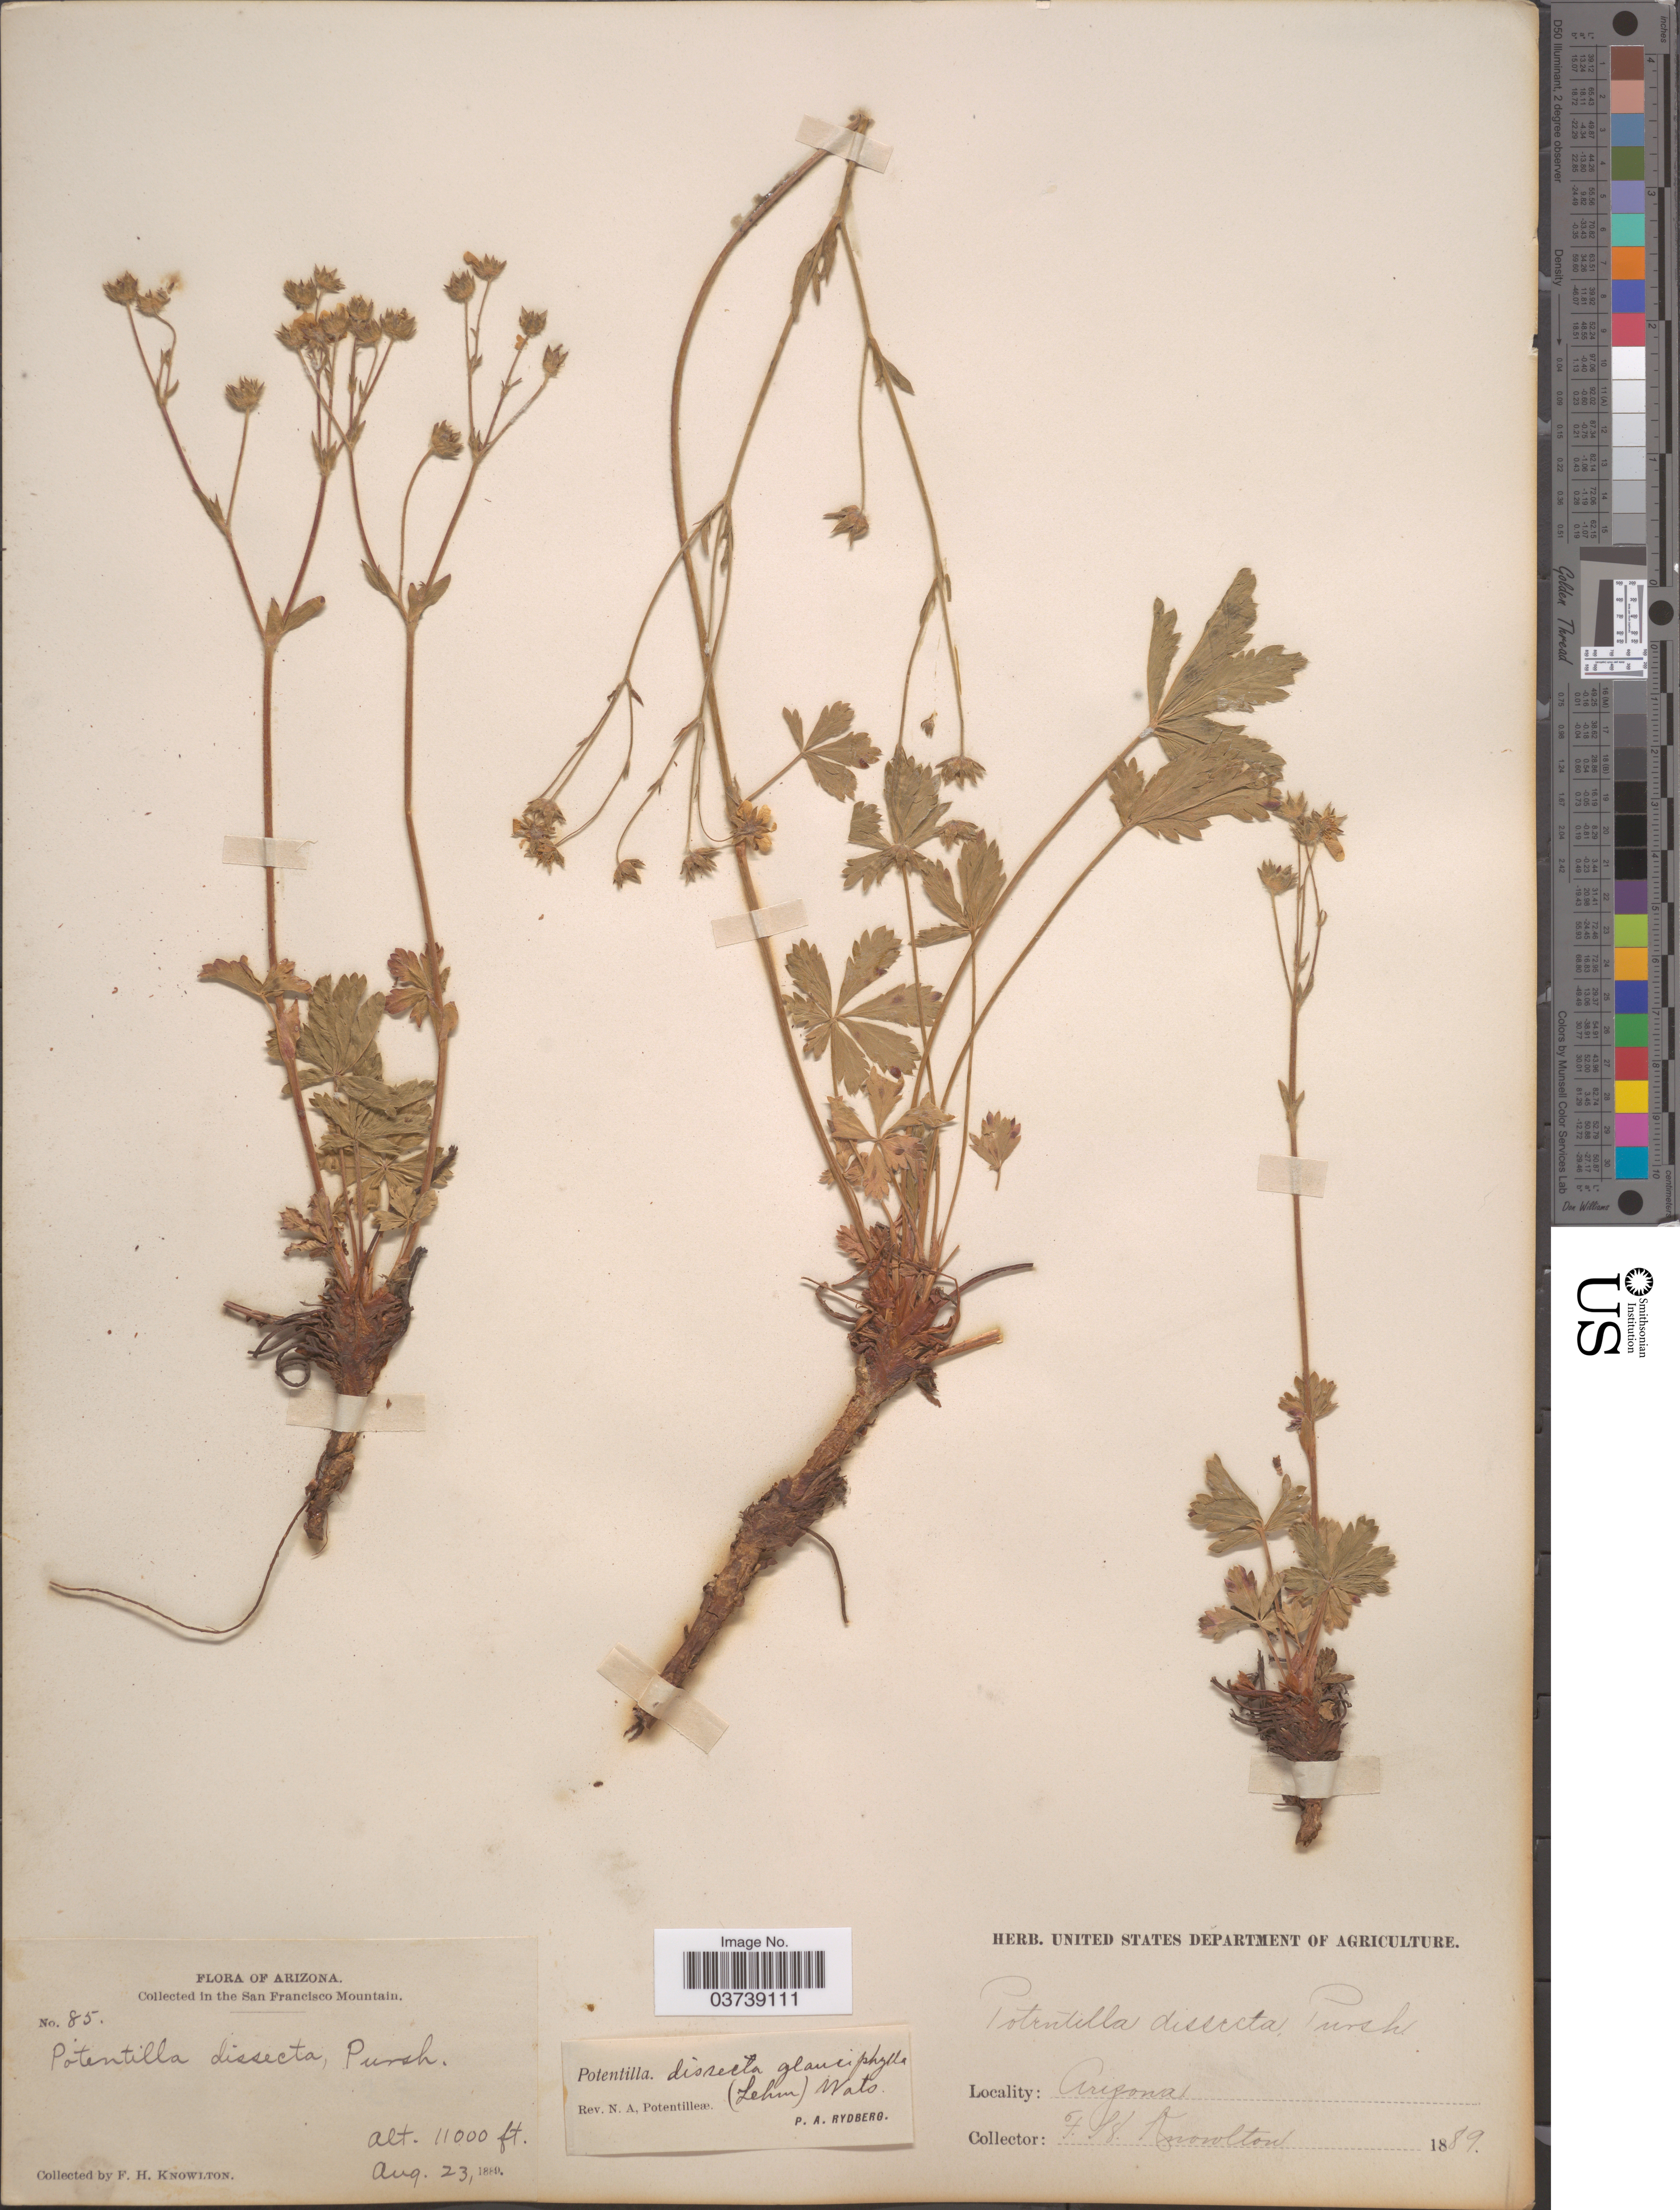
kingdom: Plantae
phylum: Tracheophyta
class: Magnoliopsida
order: Rosales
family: Rosaceae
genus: Potentilla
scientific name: Potentilla diversifolia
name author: Lehm.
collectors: F. H. Knowlton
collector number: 85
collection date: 1889-08-23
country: United States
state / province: Arizona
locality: San Francisco Mountain.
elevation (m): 3353